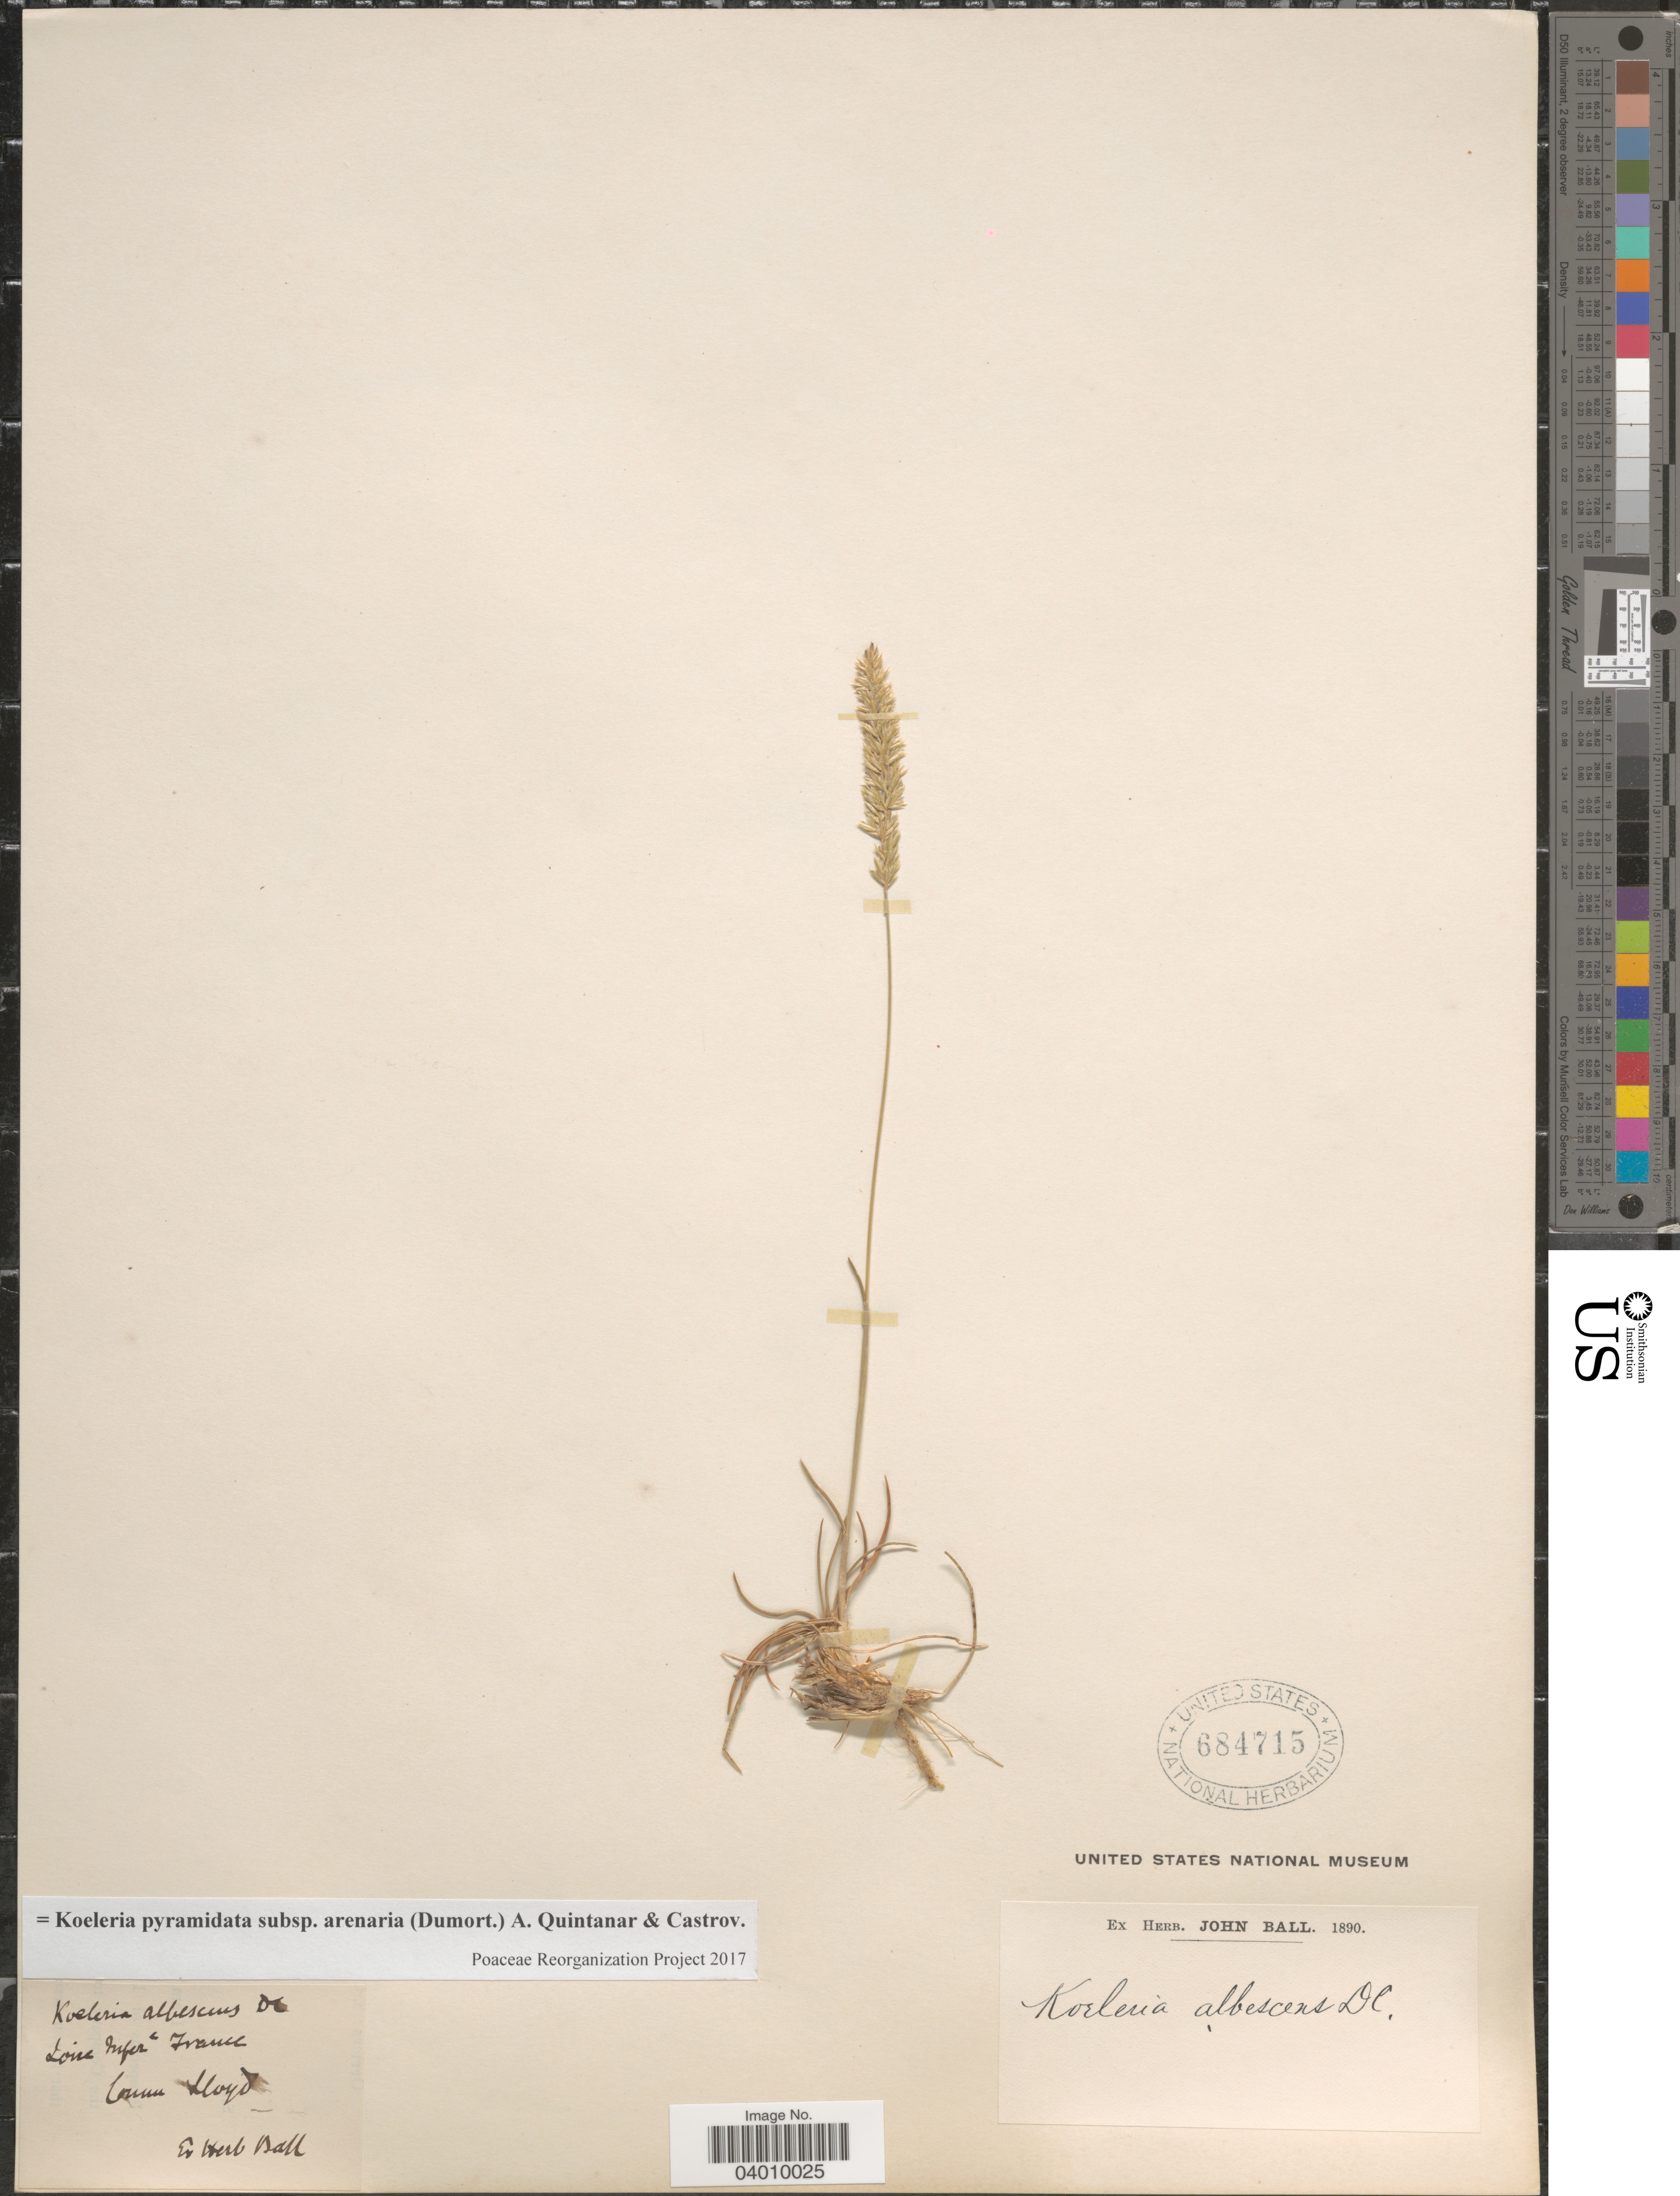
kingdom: Plantae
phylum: Tracheophyta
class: Liliopsida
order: Poales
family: Poaceae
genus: Koeleria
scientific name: Koeleria pyramidata subsp. arenaria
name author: (Dumort.) Castrov. & Quintanar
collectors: ex herb. John Ball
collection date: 1890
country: France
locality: Loire Infer.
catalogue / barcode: US 684715